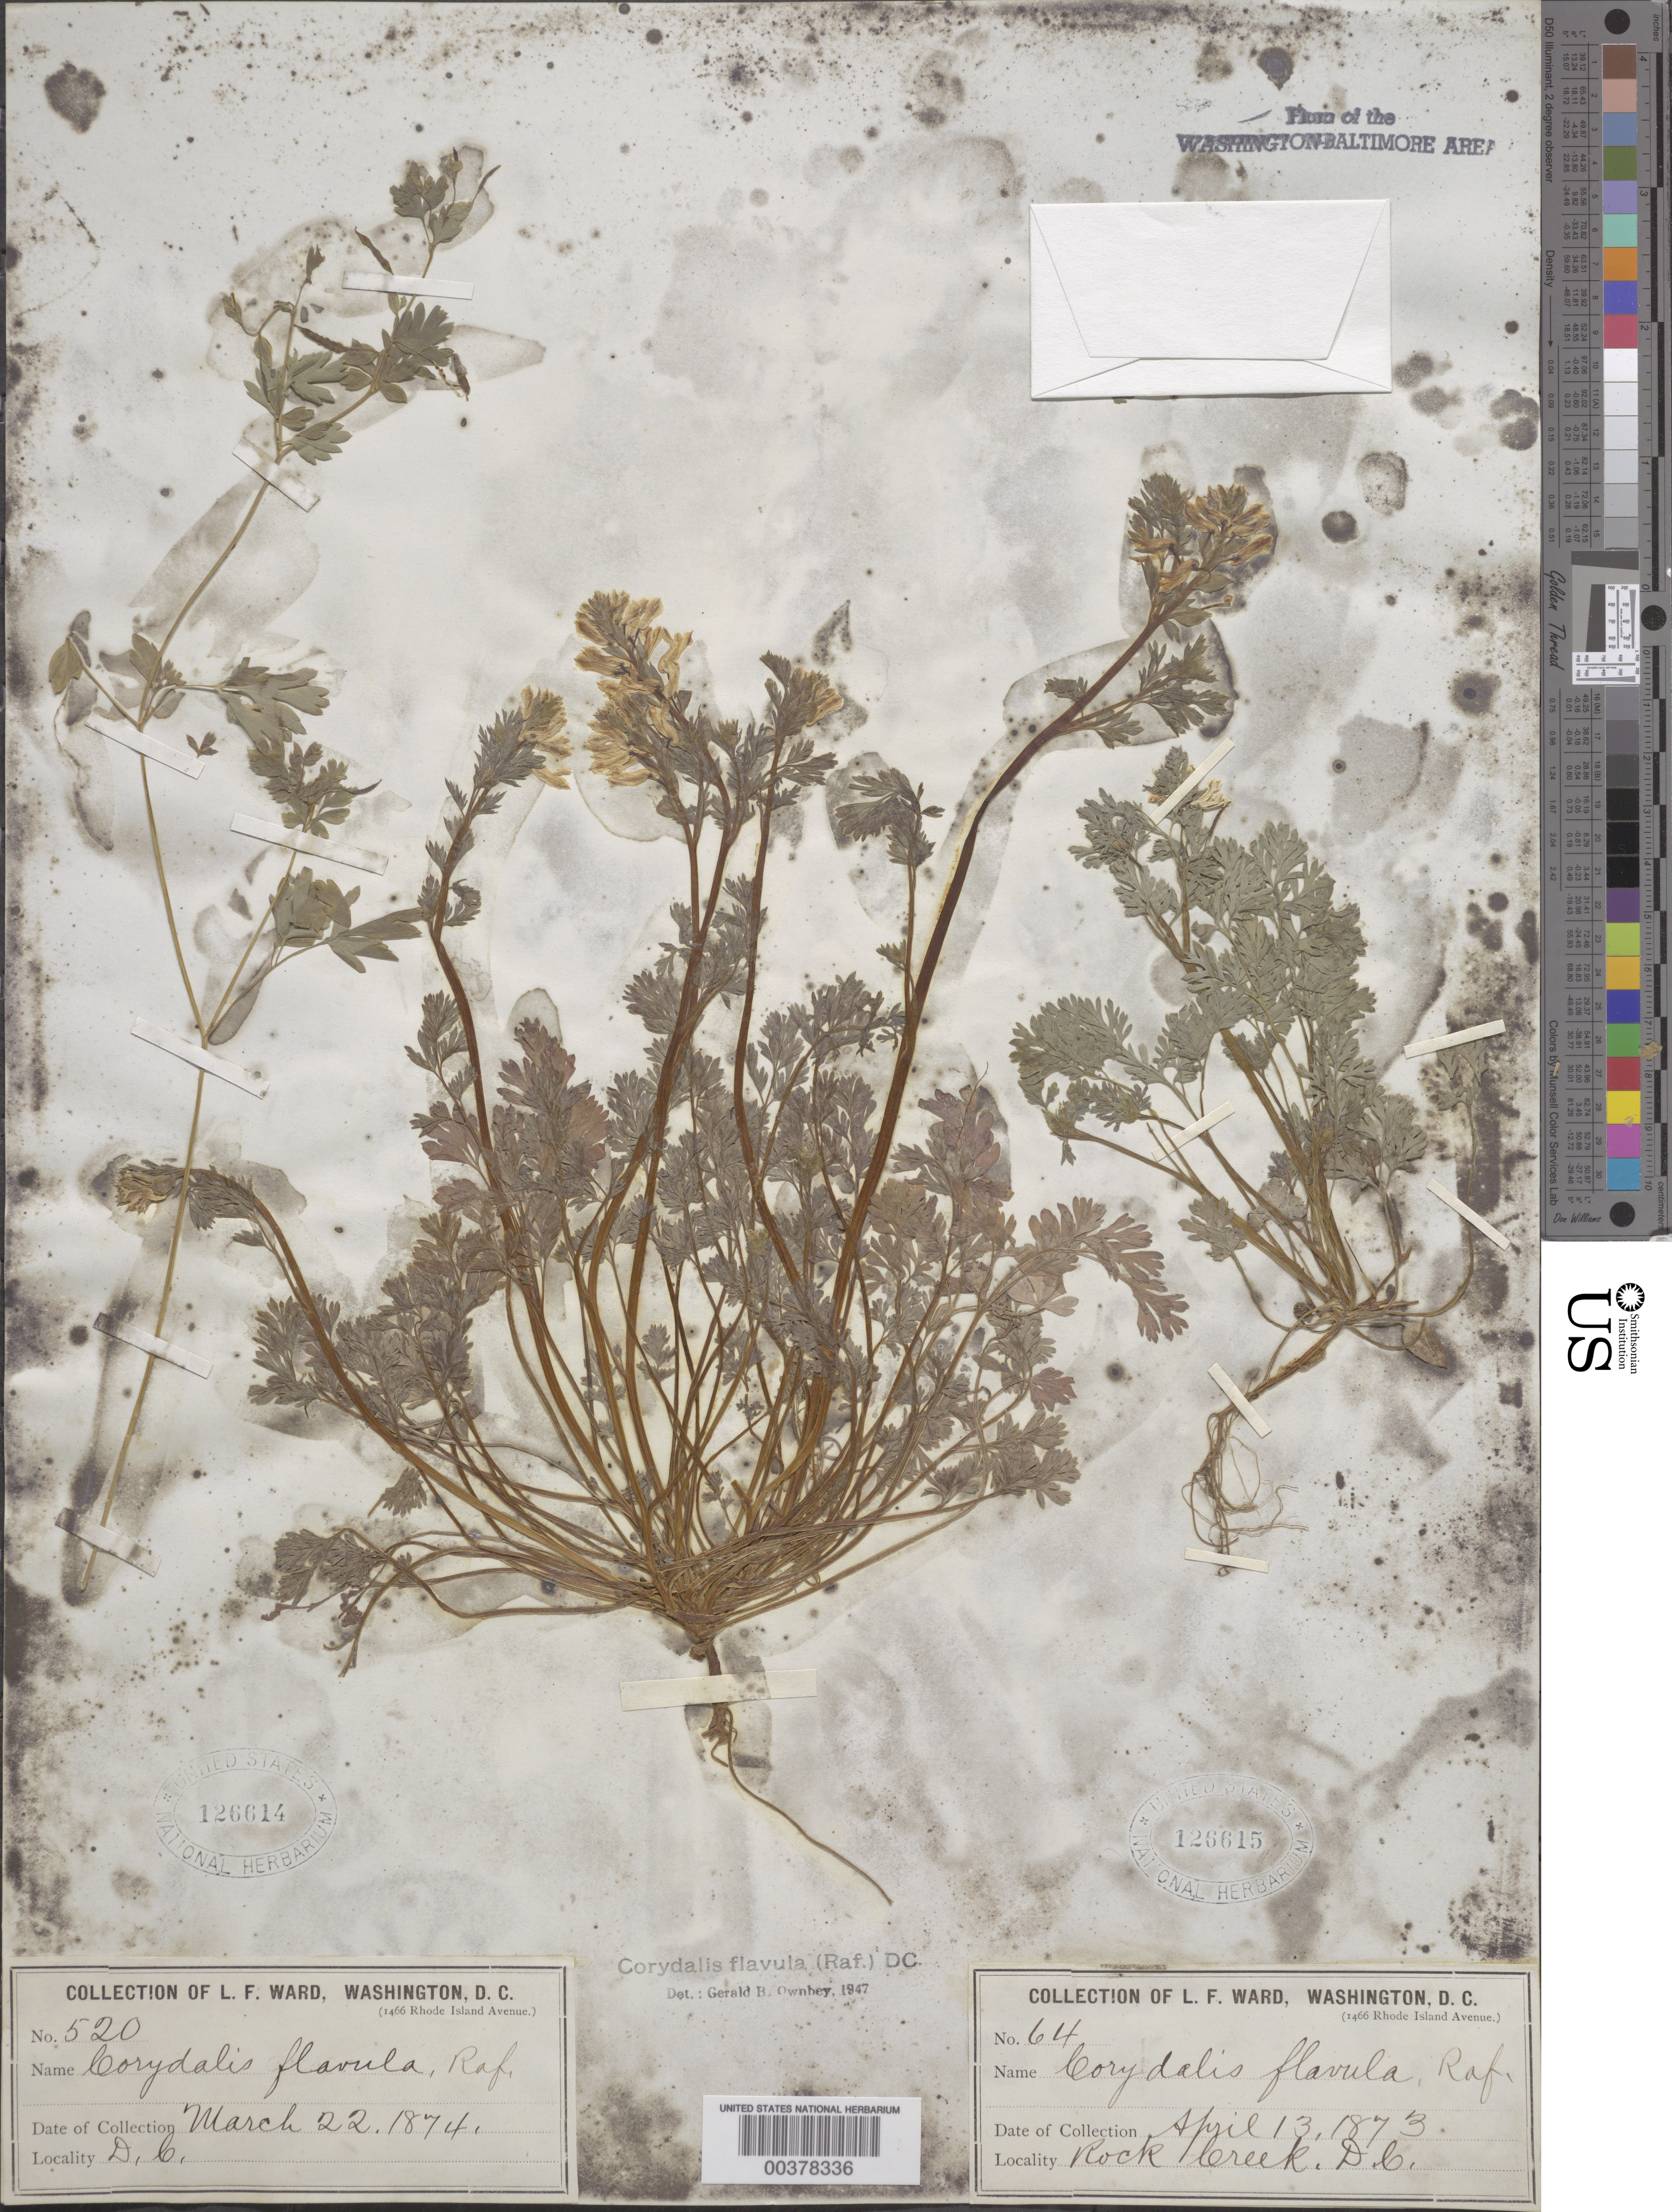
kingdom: Plantae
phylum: Tracheophyta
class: Magnoliopsida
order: Ranunculales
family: Papaveraceae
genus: Corydalis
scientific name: Corydalis flavula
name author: (Raf.) DC.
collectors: L. F. Ward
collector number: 64 / 520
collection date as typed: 13 Apr 1873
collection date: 1873-04-13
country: United States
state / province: District of Columbia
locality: Rock Creek Rock Creek Park and Vicinity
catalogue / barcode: US 126615